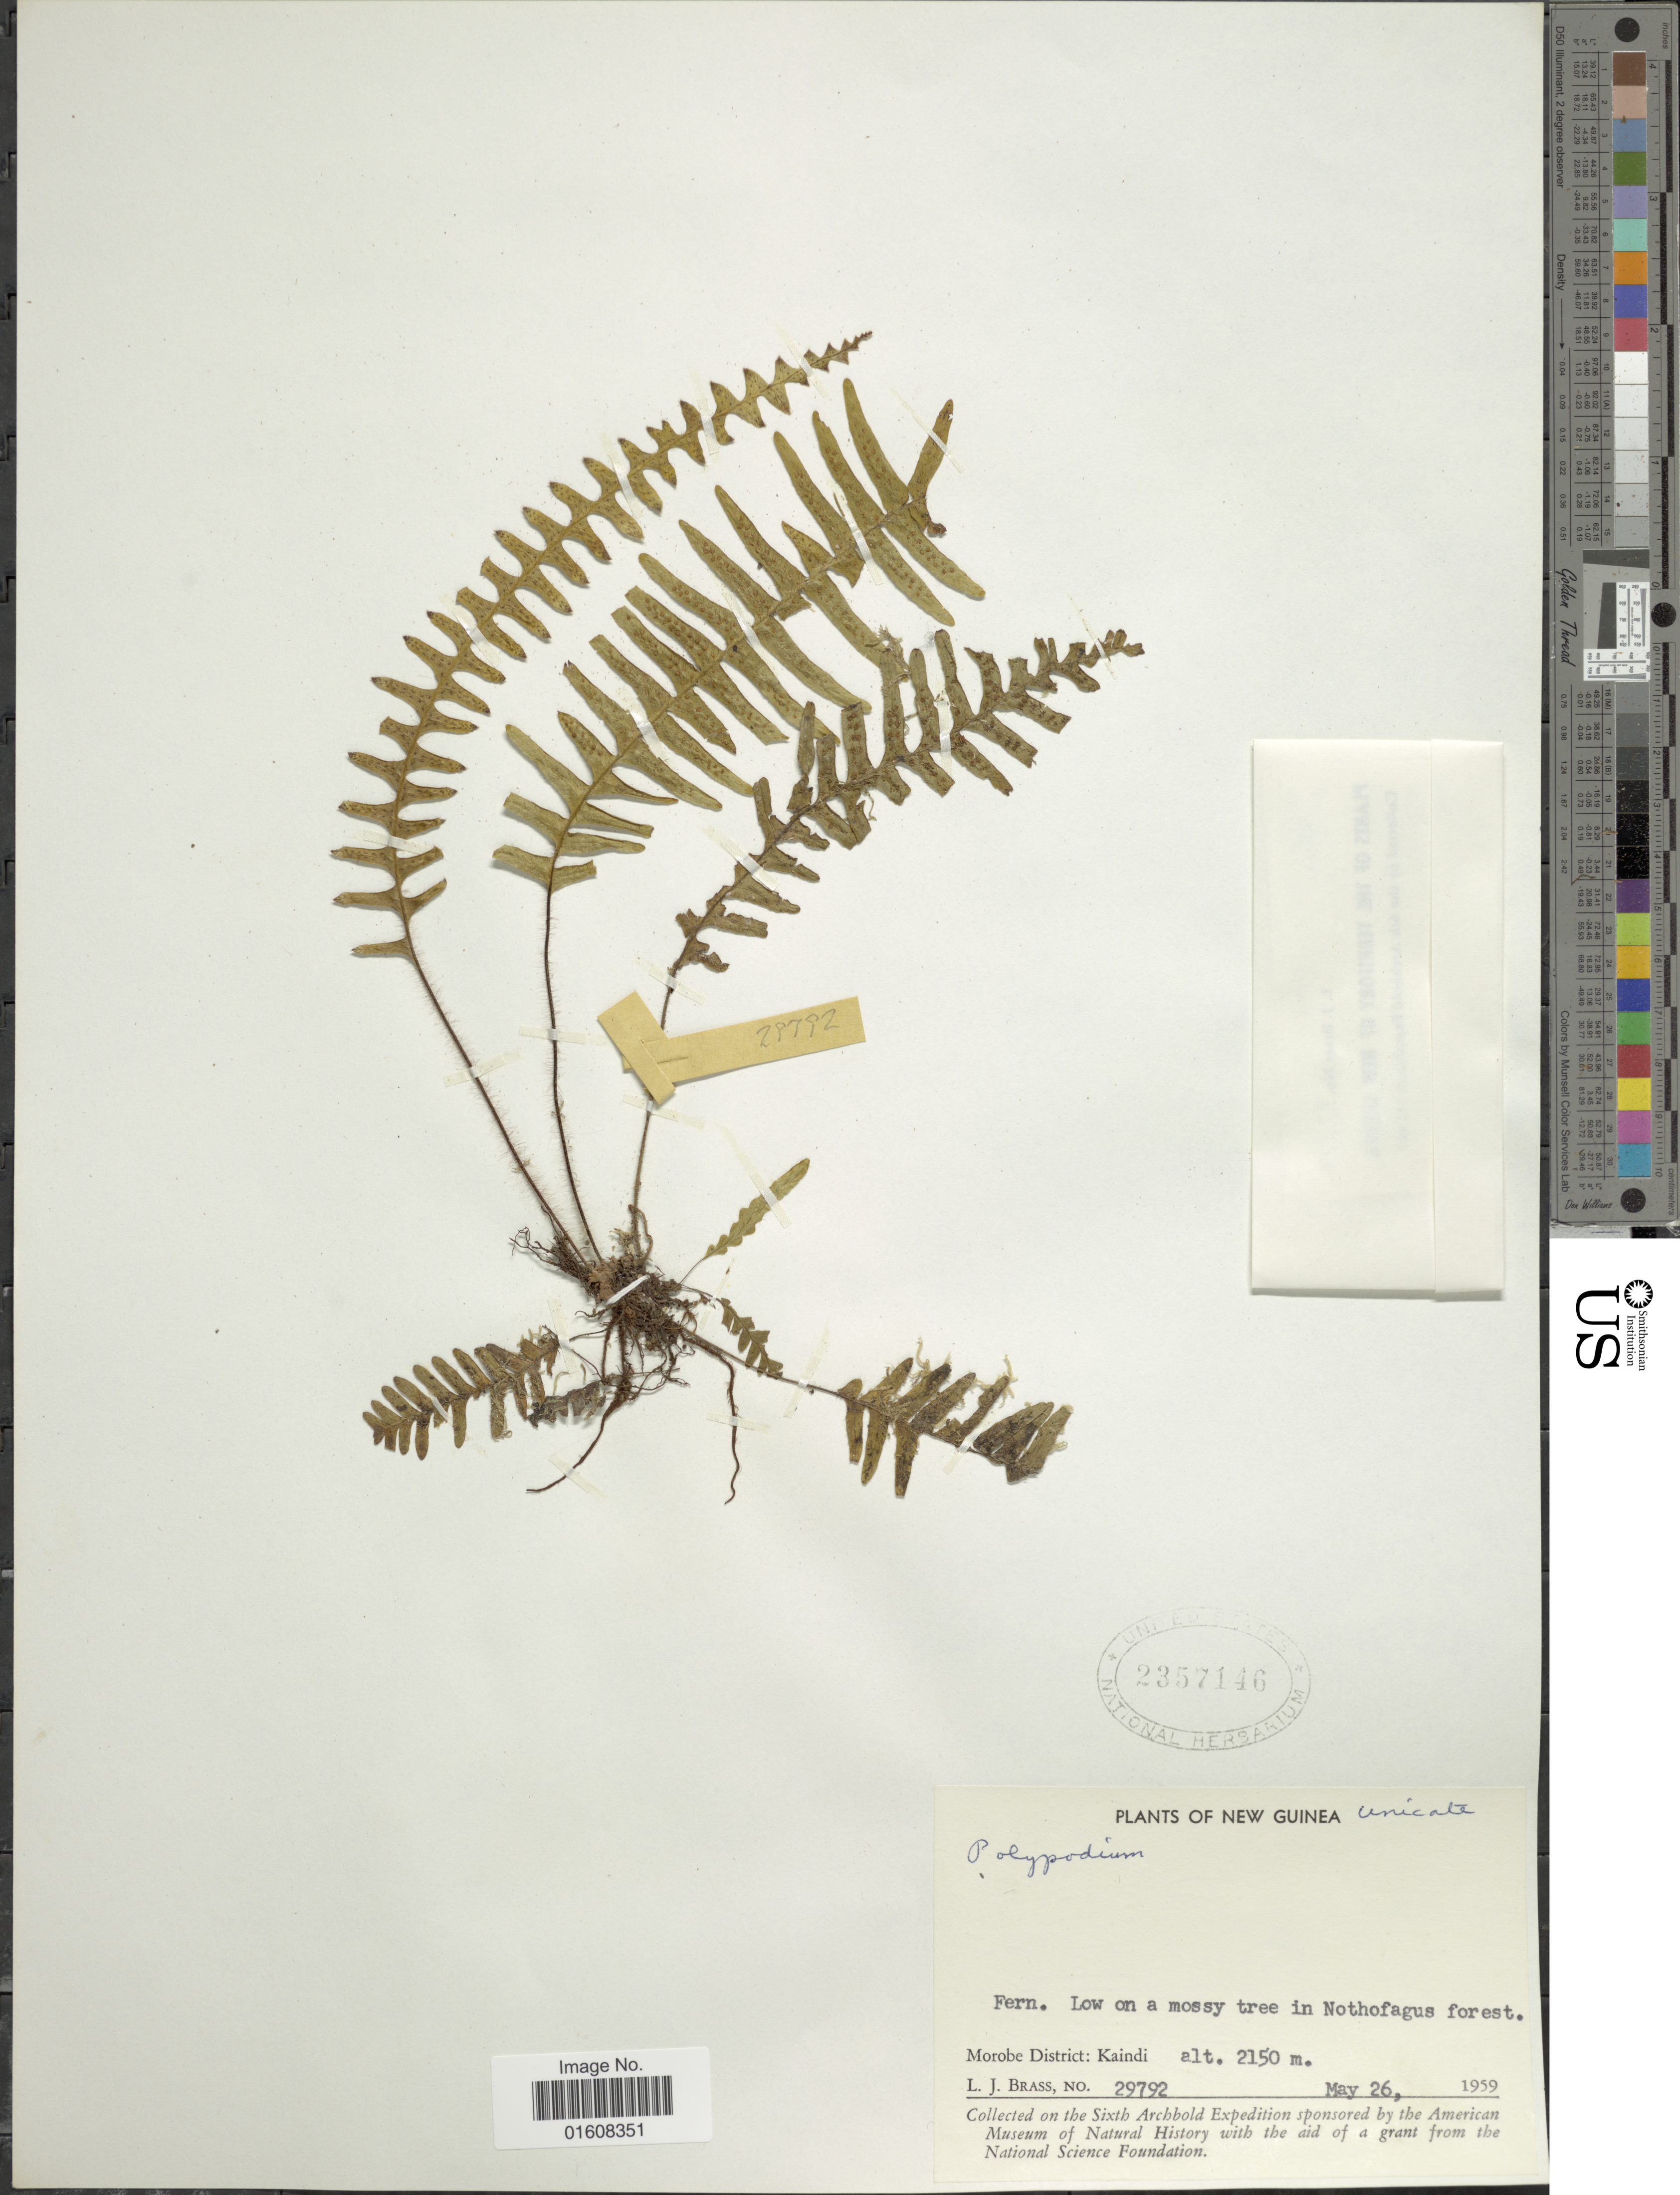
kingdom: Plantae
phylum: Tracheophyta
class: Polypodiopsida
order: Polypodiales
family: Polypodiaceae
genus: Grammitis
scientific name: Grammitis sp.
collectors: L. J. Brass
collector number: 29792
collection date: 1959-05-26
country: Papua New Guinea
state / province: Morobe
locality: New Guinea. Kaindi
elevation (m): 2150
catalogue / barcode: US 2357146